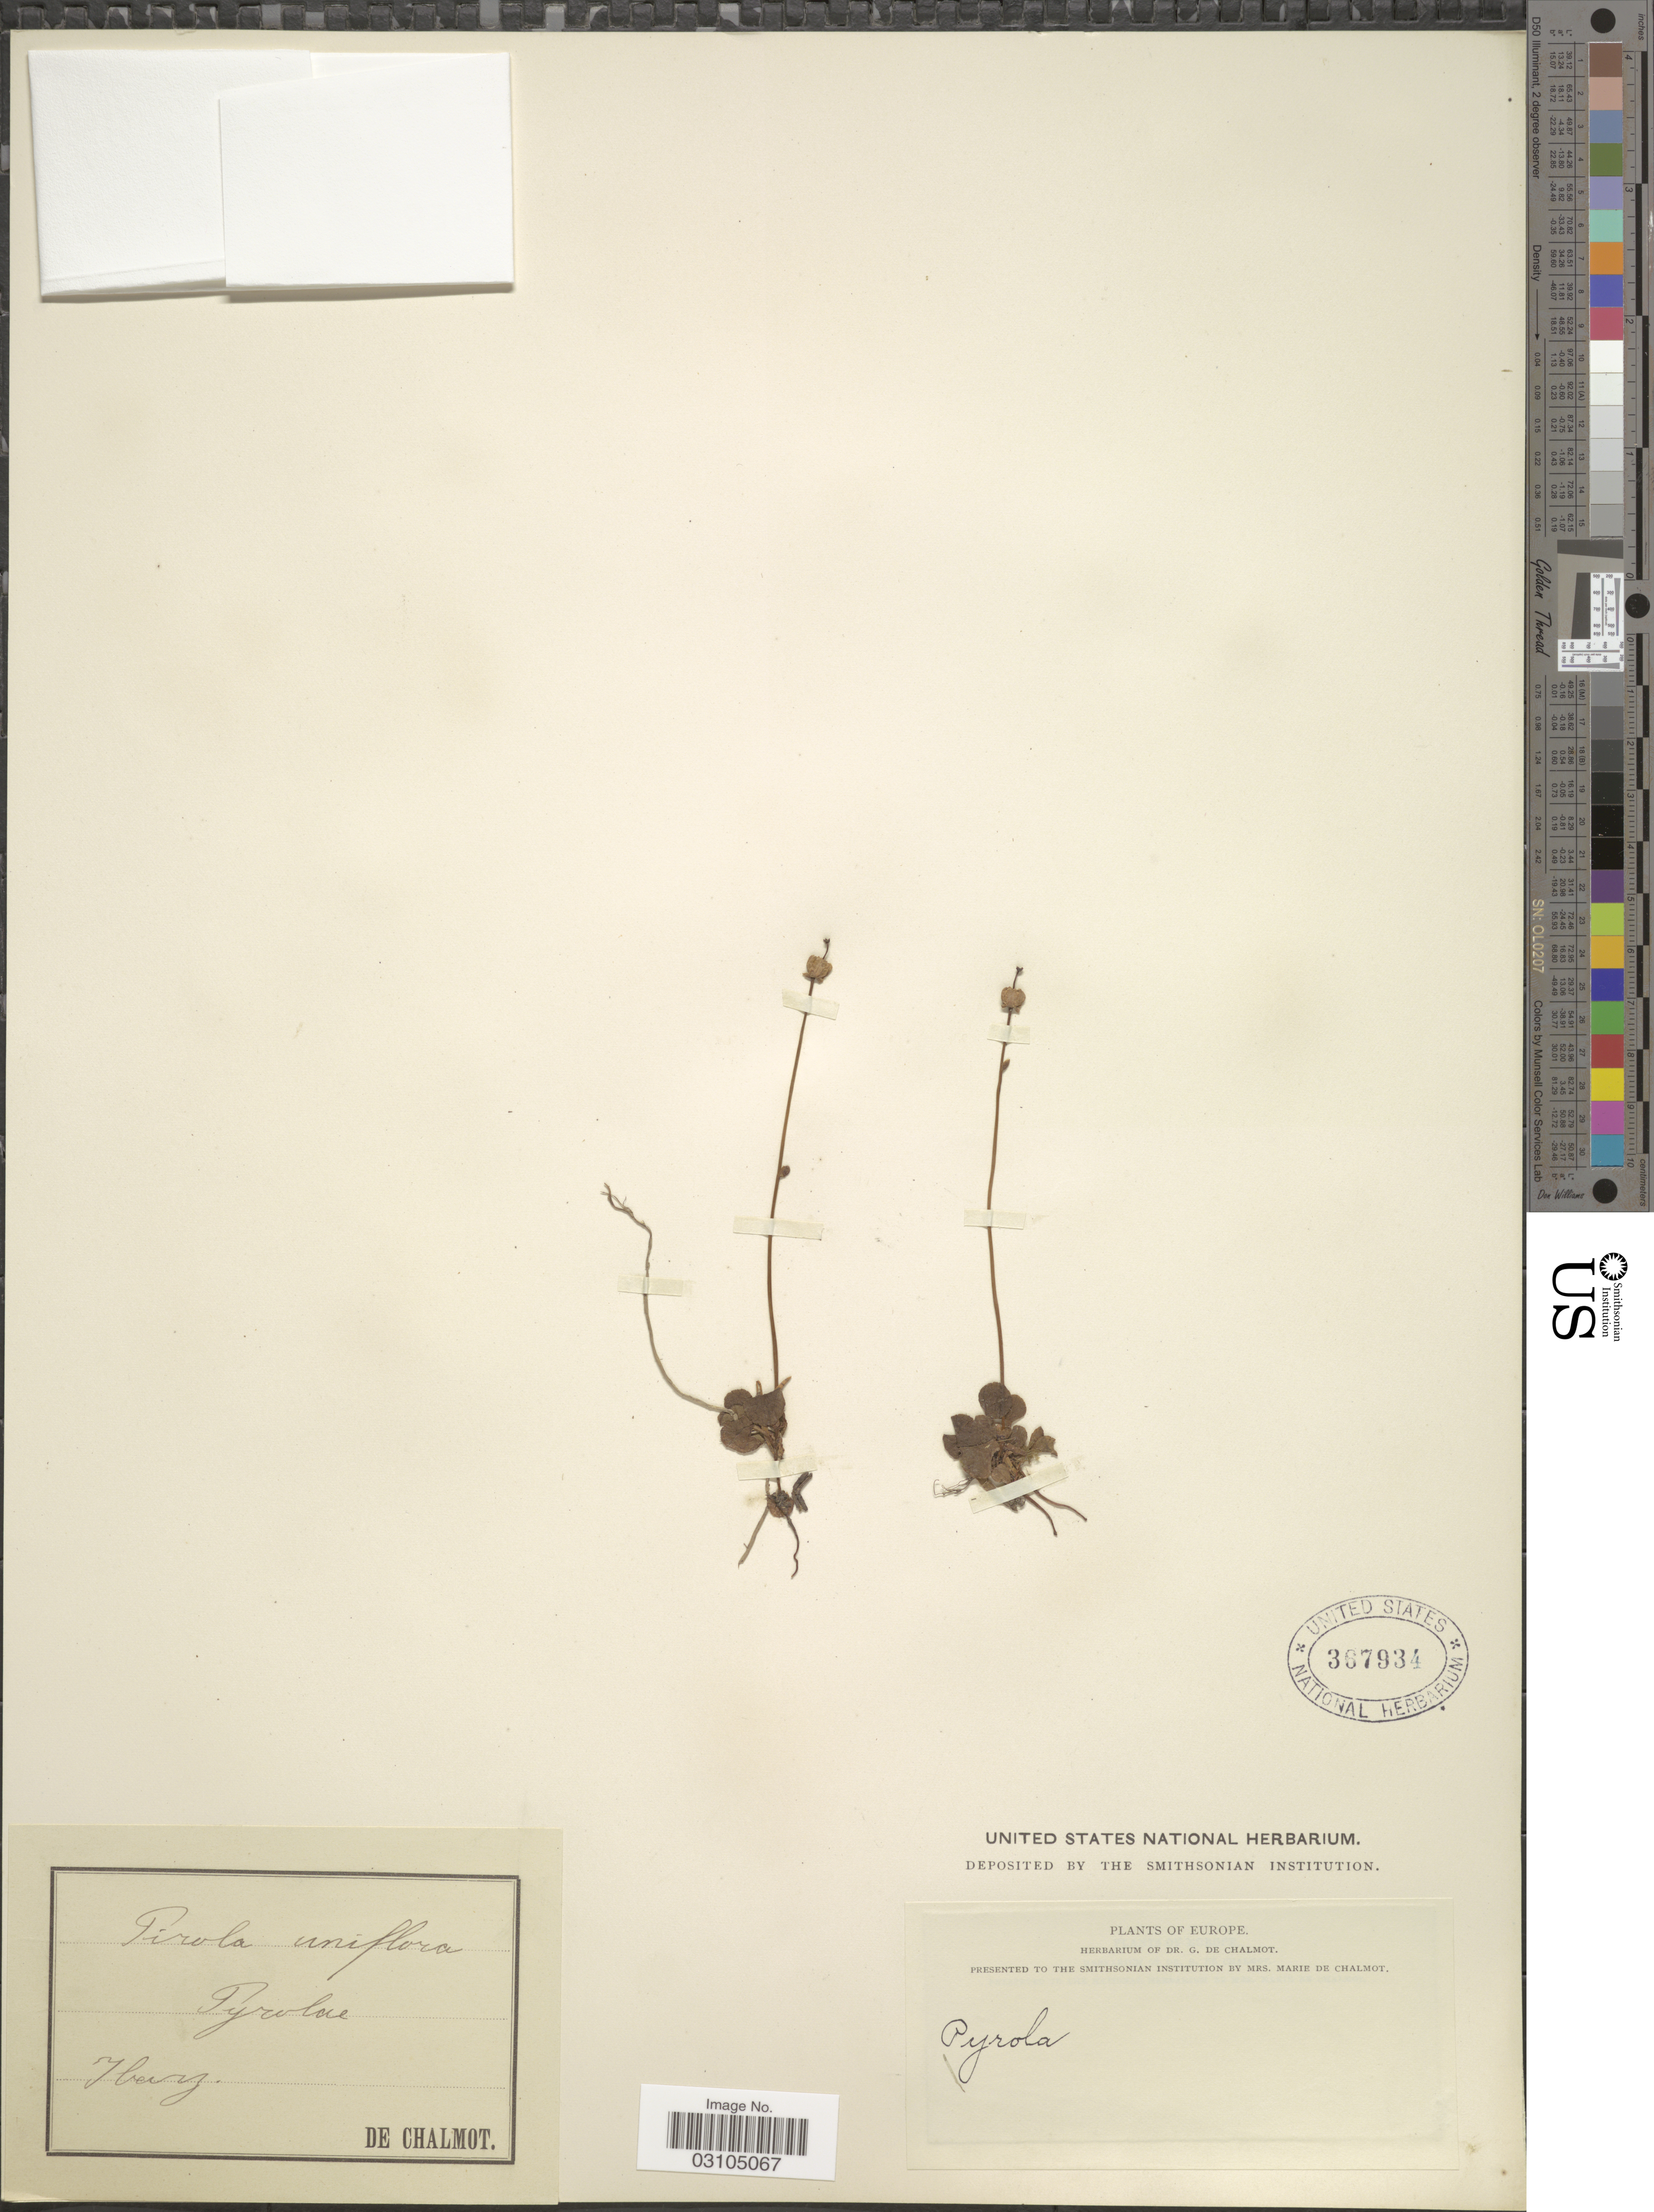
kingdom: Plantae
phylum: Tracheophyta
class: Magnoliopsida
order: Ericales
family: Ericaceae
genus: Moneses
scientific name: Moneses uniflora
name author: (L.) A. Gray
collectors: G. de Chalmot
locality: Tyrolae. Ibarz [interpreted]. Europe.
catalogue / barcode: US 367934